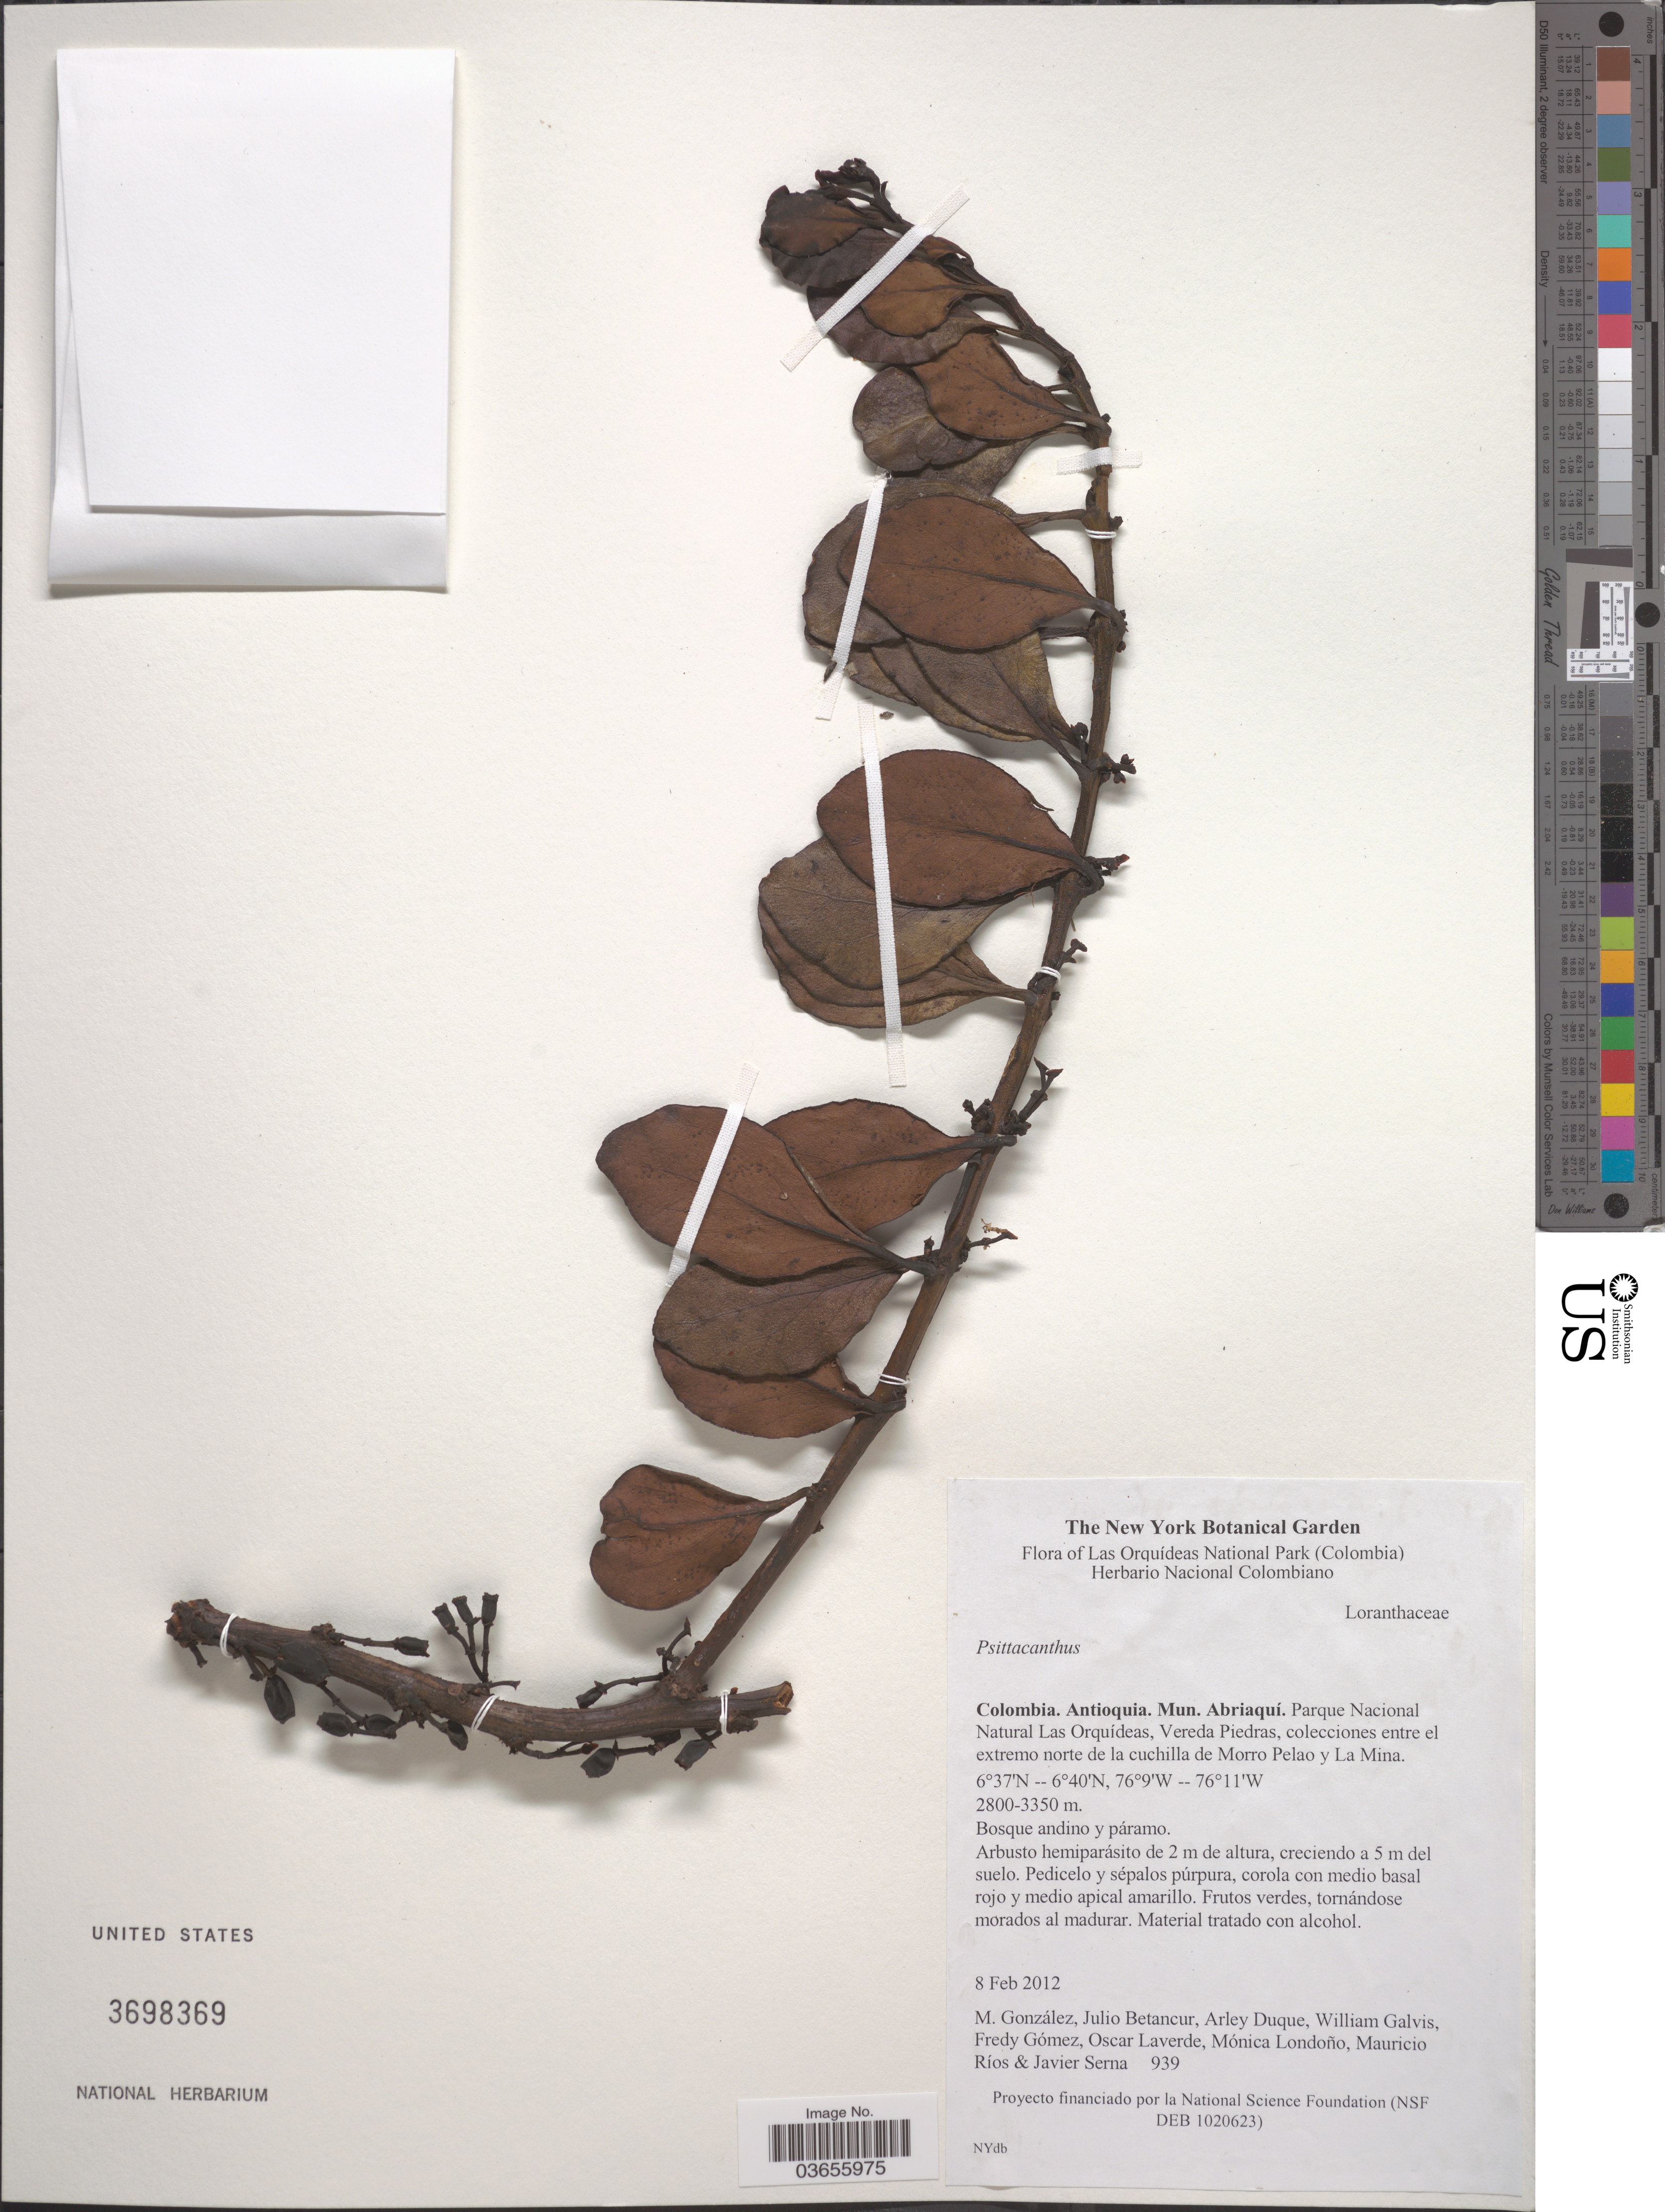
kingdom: Plantae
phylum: Tracheophyta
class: Magnoliopsida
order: Santalales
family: Loranthaceae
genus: Psittacanthus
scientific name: Psittacanthus sp.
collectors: M. González, J. Betancur, A. Duque, W. Galvis & et al.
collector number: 939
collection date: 2012-02-08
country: Colombia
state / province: Antioquia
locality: Mun. Abriaquí. Parque Nacional Natural Las Orquídeas, Vereda Piedras, colecciones entre el extremo norte de la cuchilla de Morro Pelao y La Mina.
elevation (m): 2800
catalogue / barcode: US 3698369